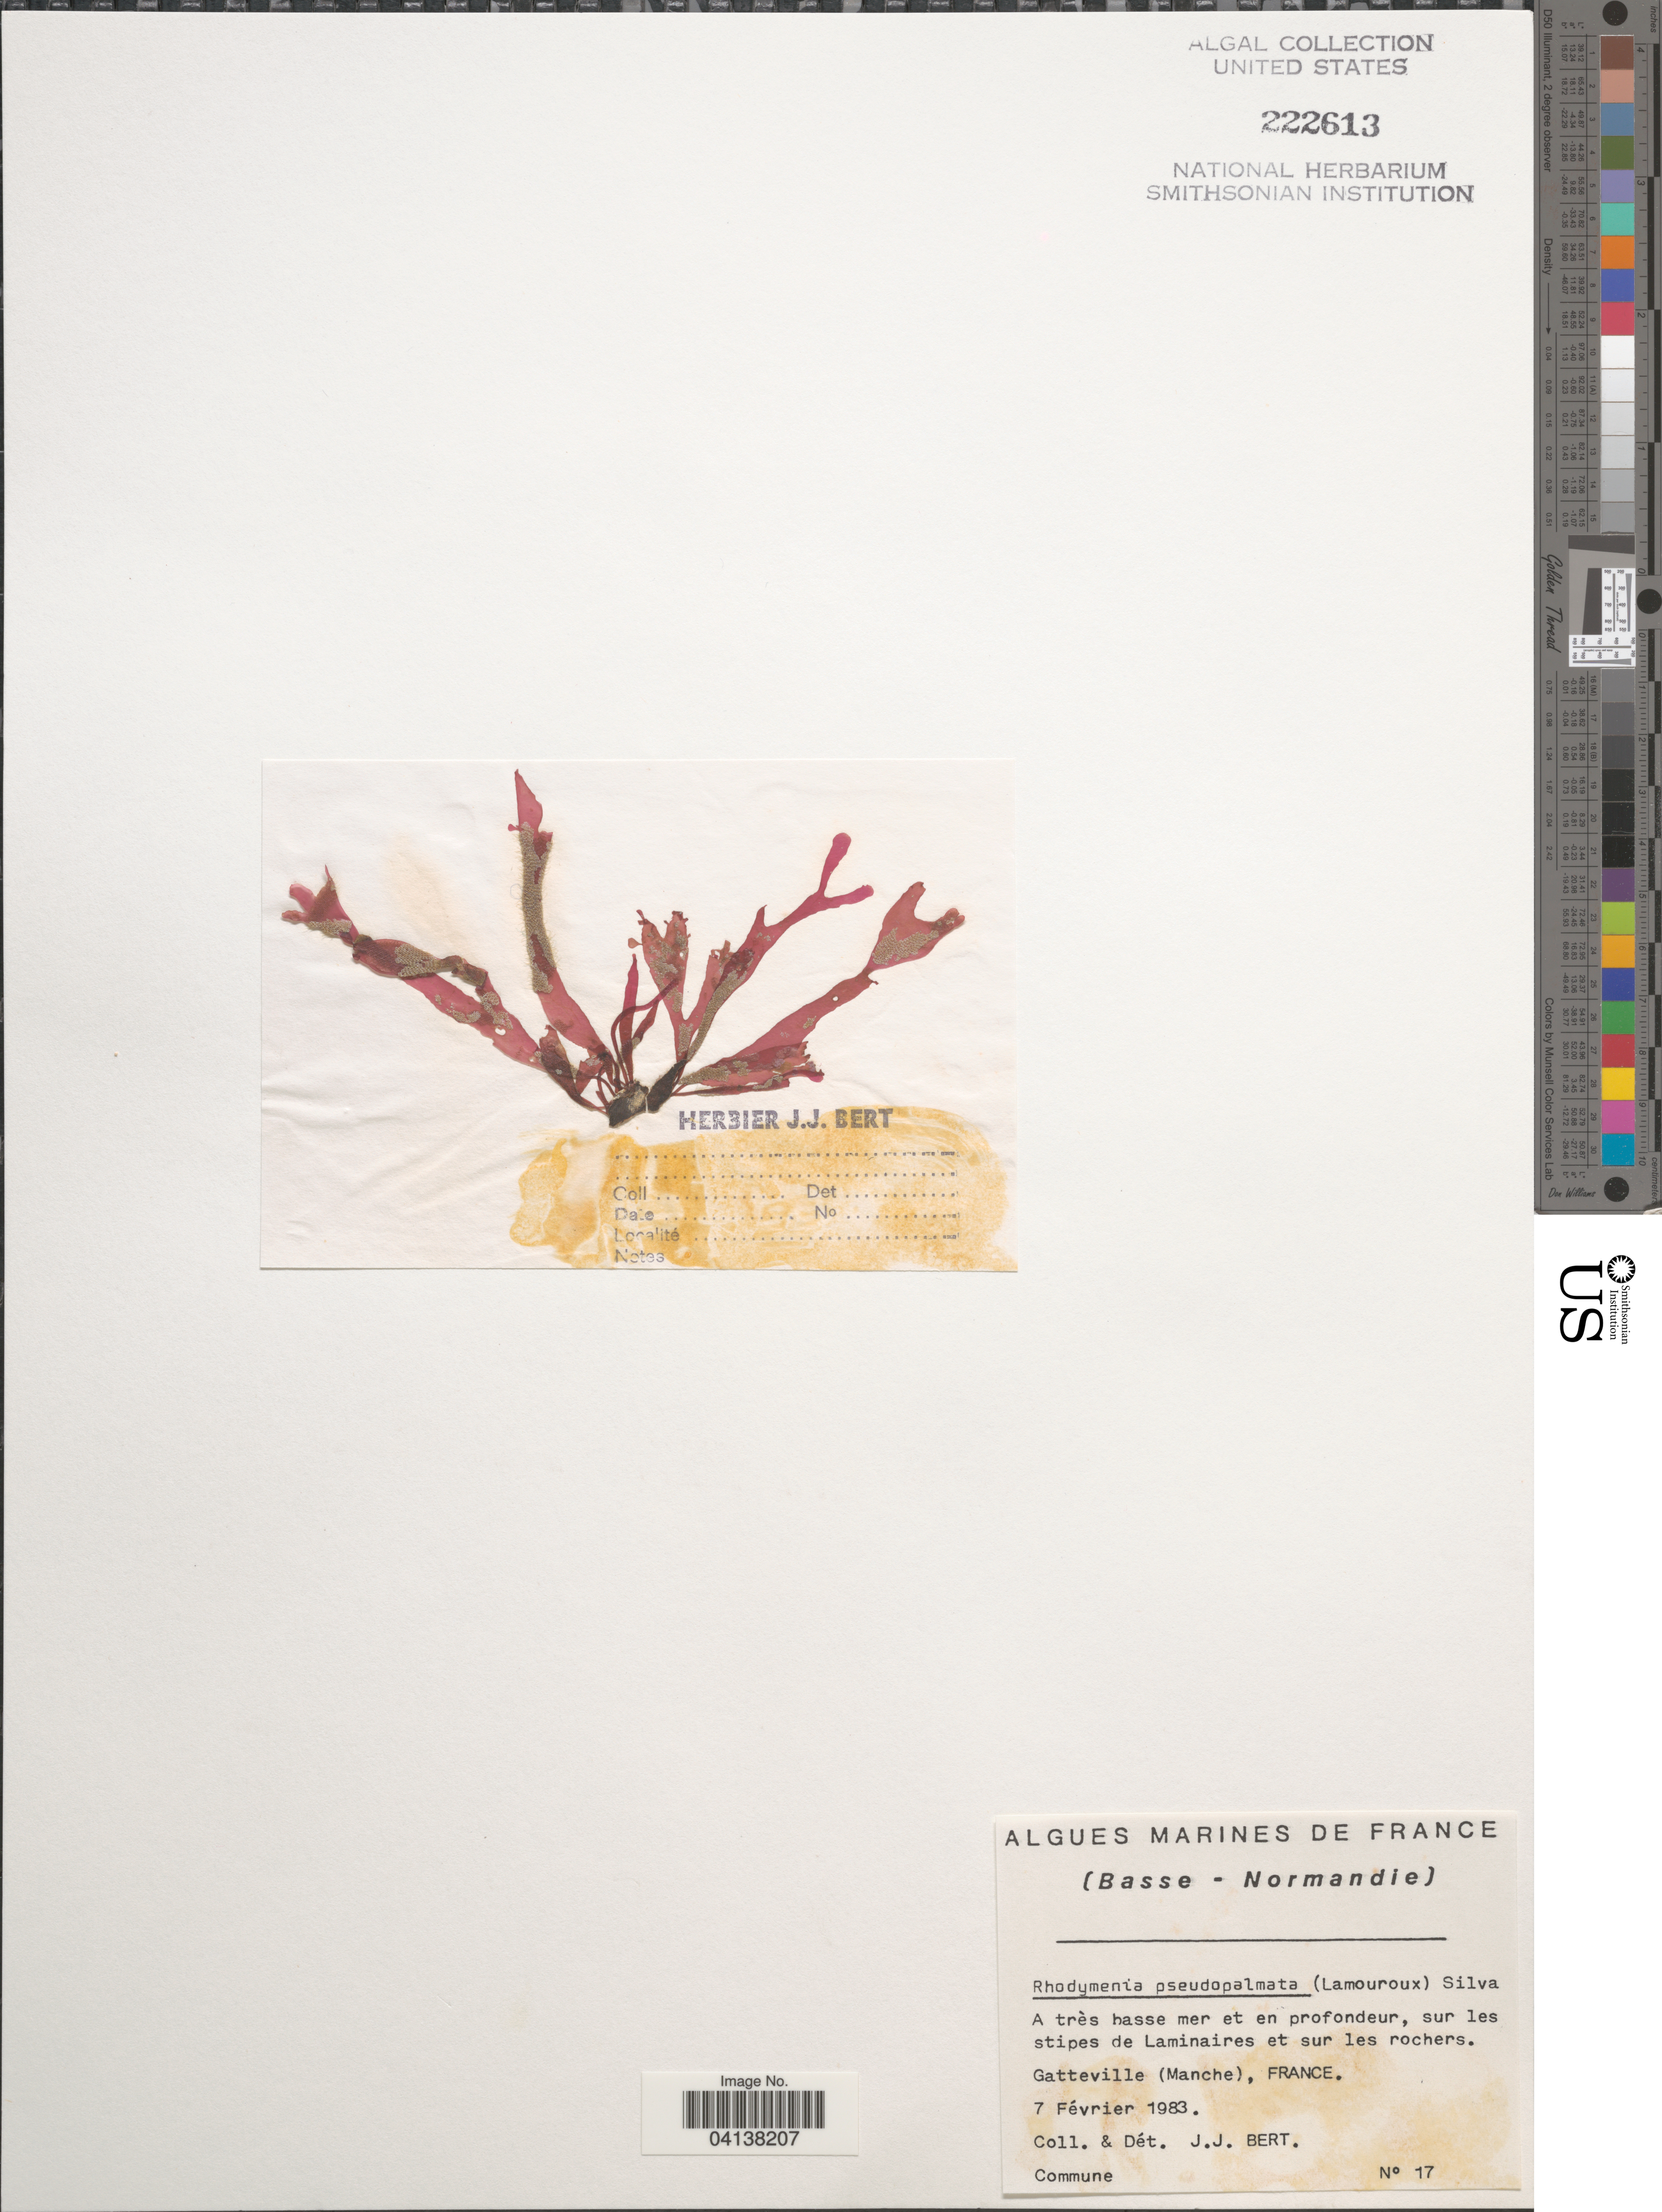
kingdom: Plantae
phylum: Rhodophyta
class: Florideophyceae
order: Rhodymeniales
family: Rhodymeniaceae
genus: Rhodymenia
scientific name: Rhodymenia pseudopalmata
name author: (J.V.Lamouroux) P.C. Silva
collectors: J. Bert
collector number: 17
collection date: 1983-02-07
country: France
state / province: Normandie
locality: A très basse mer et en profondeur, sur les stipes de Laminaires et sur les rochers. Gatteville (Manche).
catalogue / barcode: US 222613